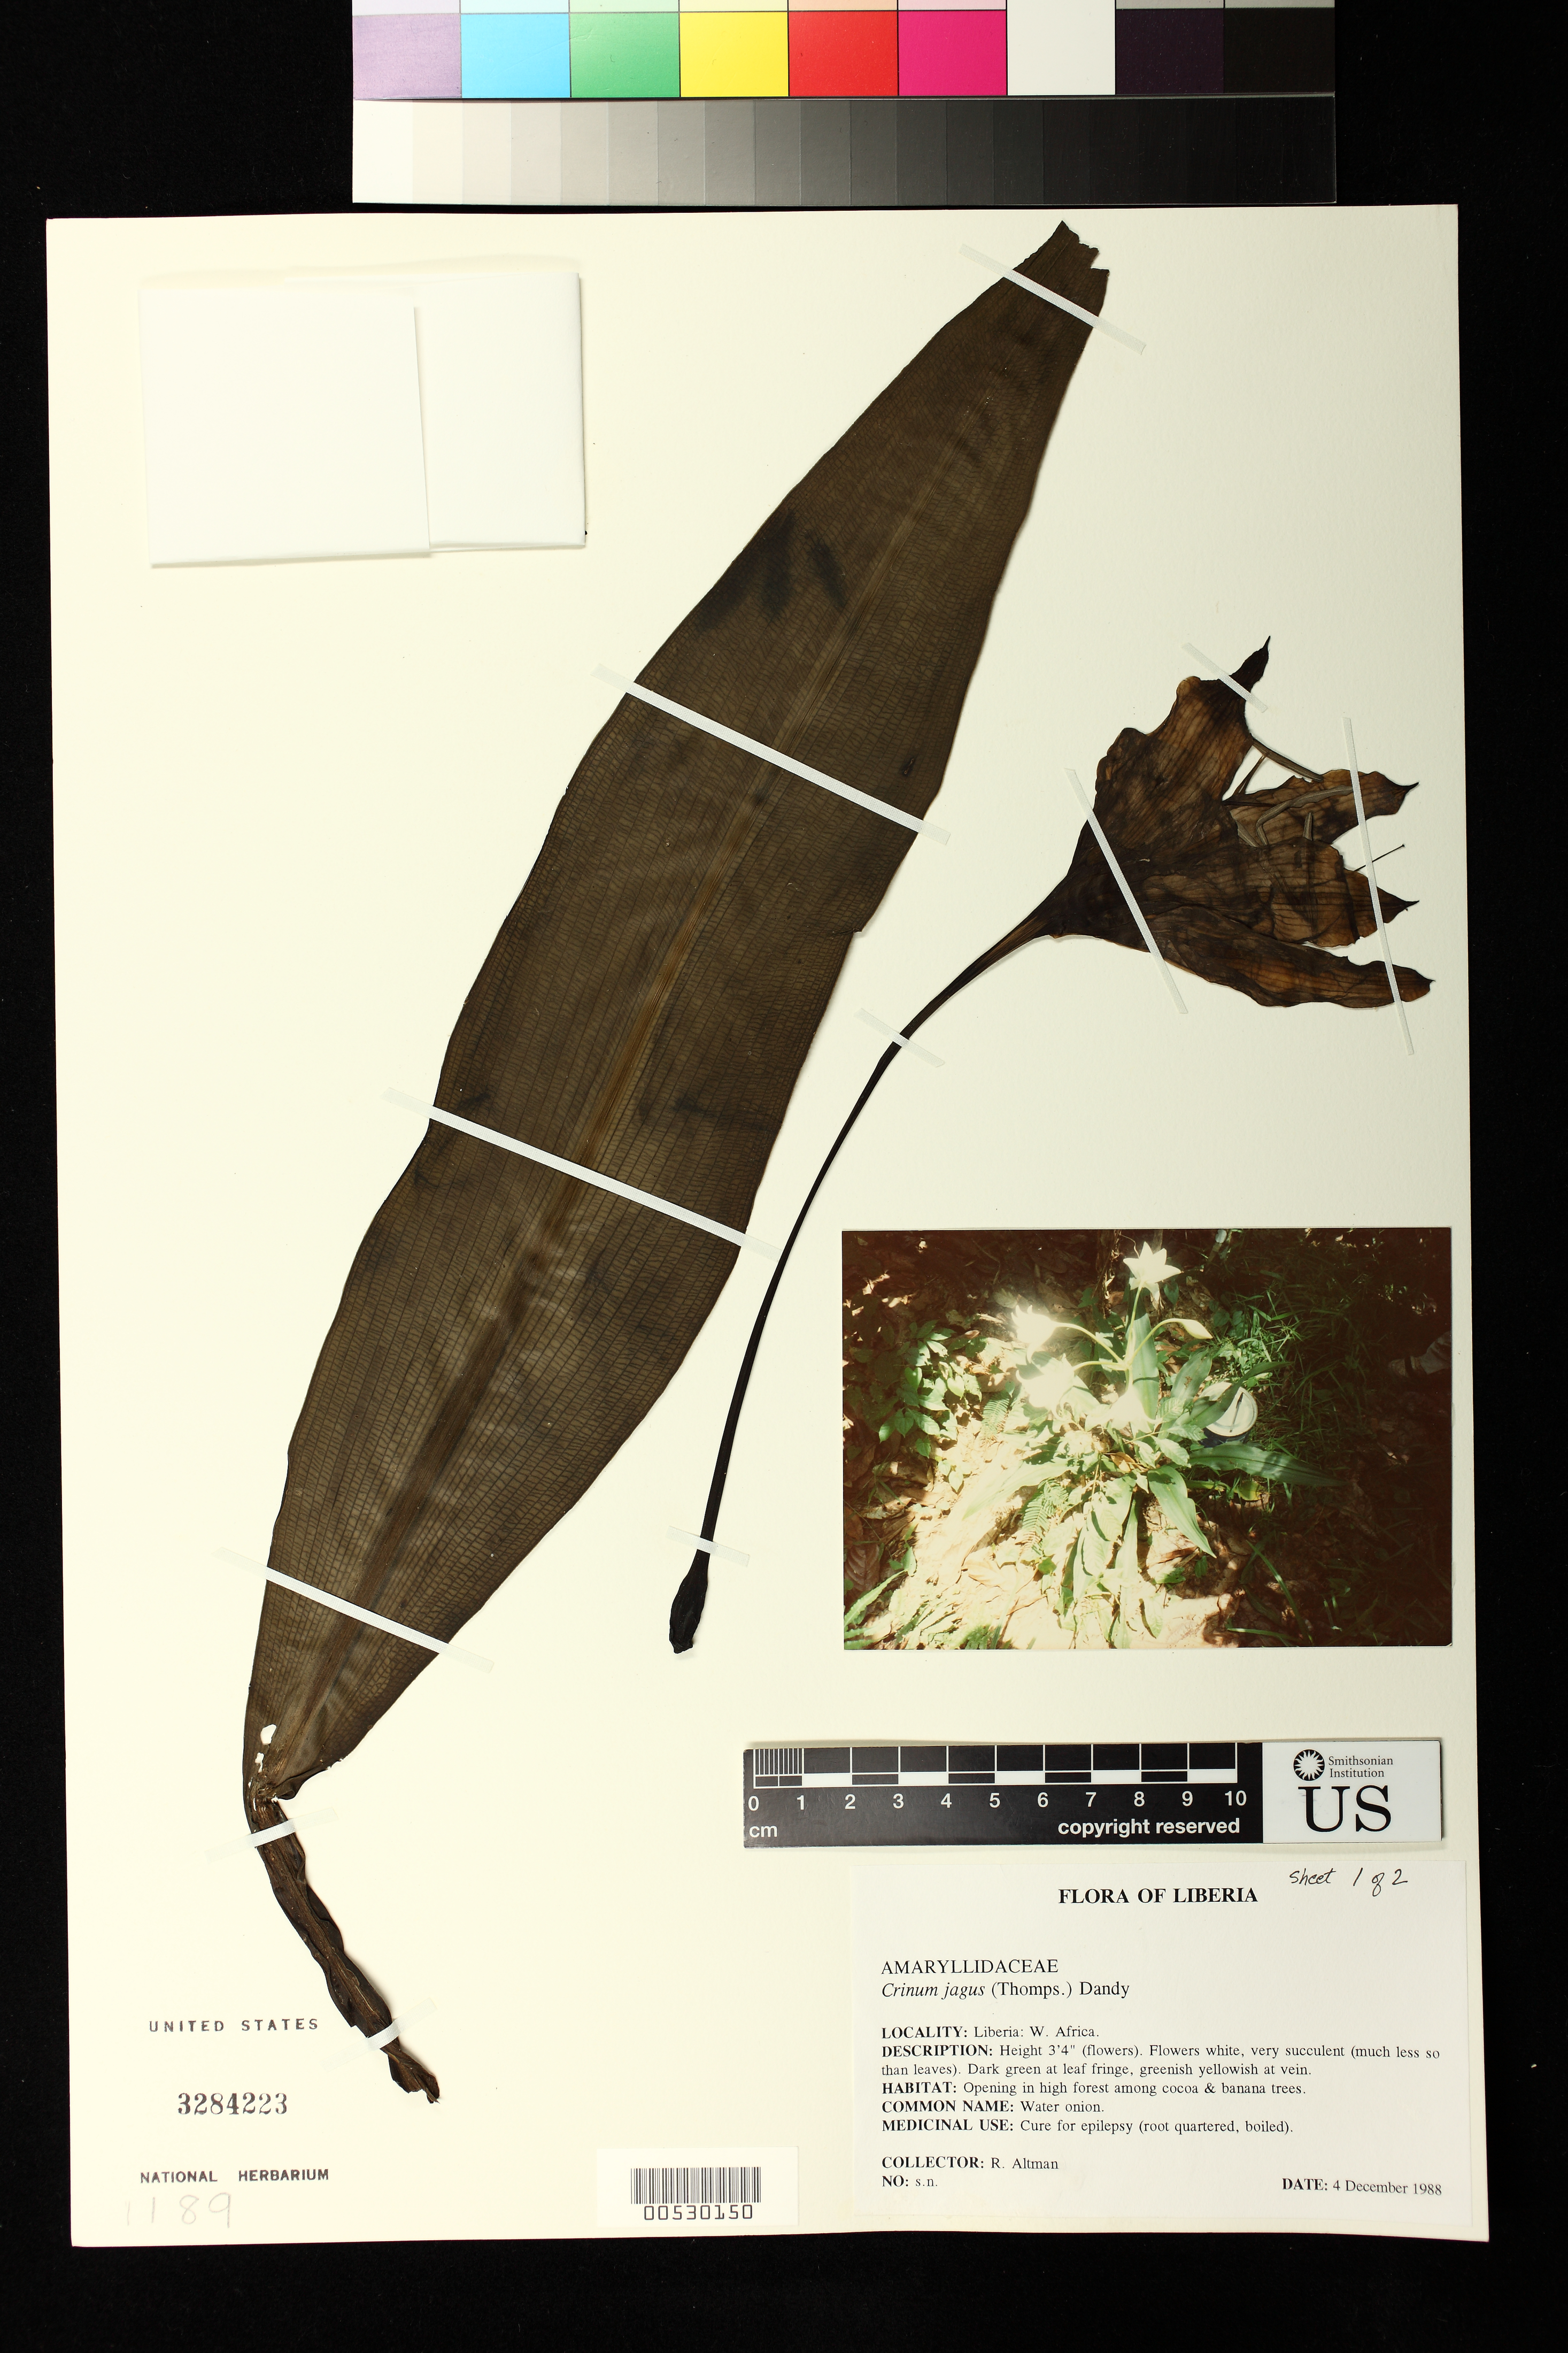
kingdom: Plantae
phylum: Tracheophyta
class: Liliopsida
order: Asparagales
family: Amaryllidaceae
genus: Crinum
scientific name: Crinum jagus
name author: (J. Thomps.) Dandy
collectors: R. Altman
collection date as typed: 04 Dec 1988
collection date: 1988-12-04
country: Liberia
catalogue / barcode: US 3284223